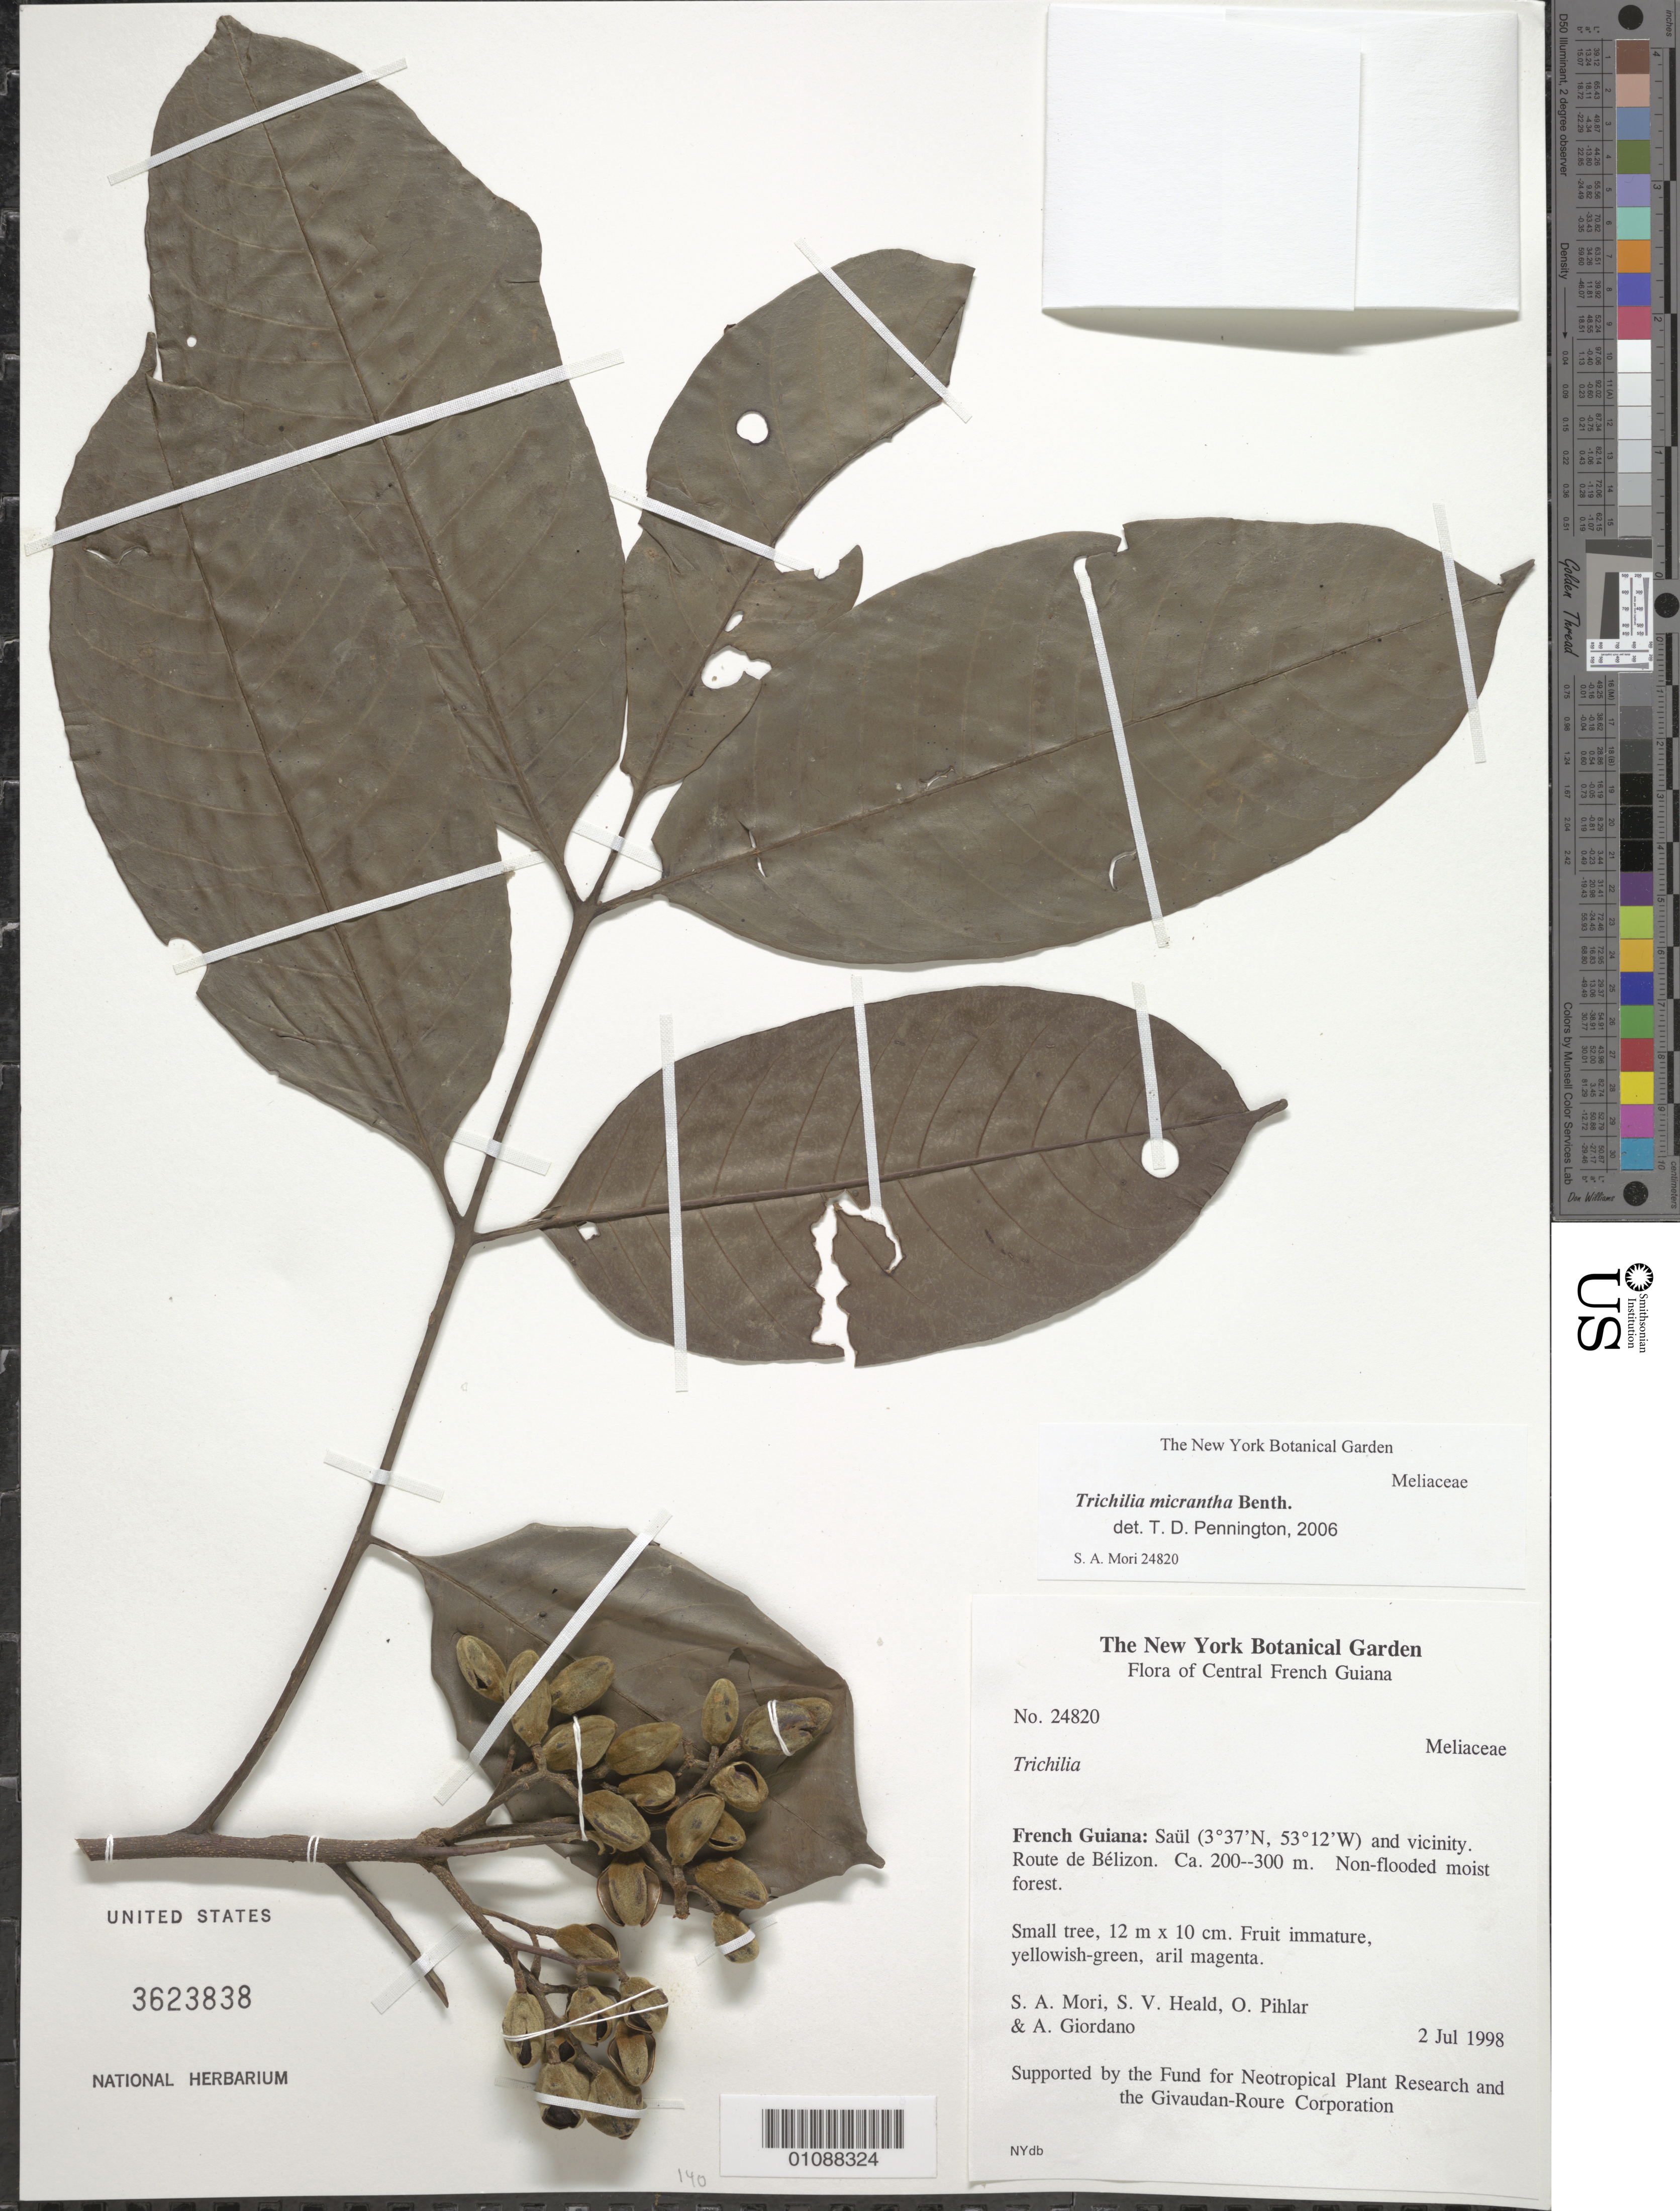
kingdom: Plantae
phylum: Tracheophyta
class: Magnoliopsida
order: Sapindales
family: Meliaceae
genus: Trichilia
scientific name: Trichilia micrantha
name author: Benth.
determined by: Pennington, T. D., (K)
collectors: S. Mori, S. Heald, O. Pihlar & A. Giordano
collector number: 24820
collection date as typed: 2-Jul-98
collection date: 1998-07-02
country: French Guiana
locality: Saül and vic., Route de Bélizon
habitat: Non-flooded moist forest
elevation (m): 200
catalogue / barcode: US 3623838